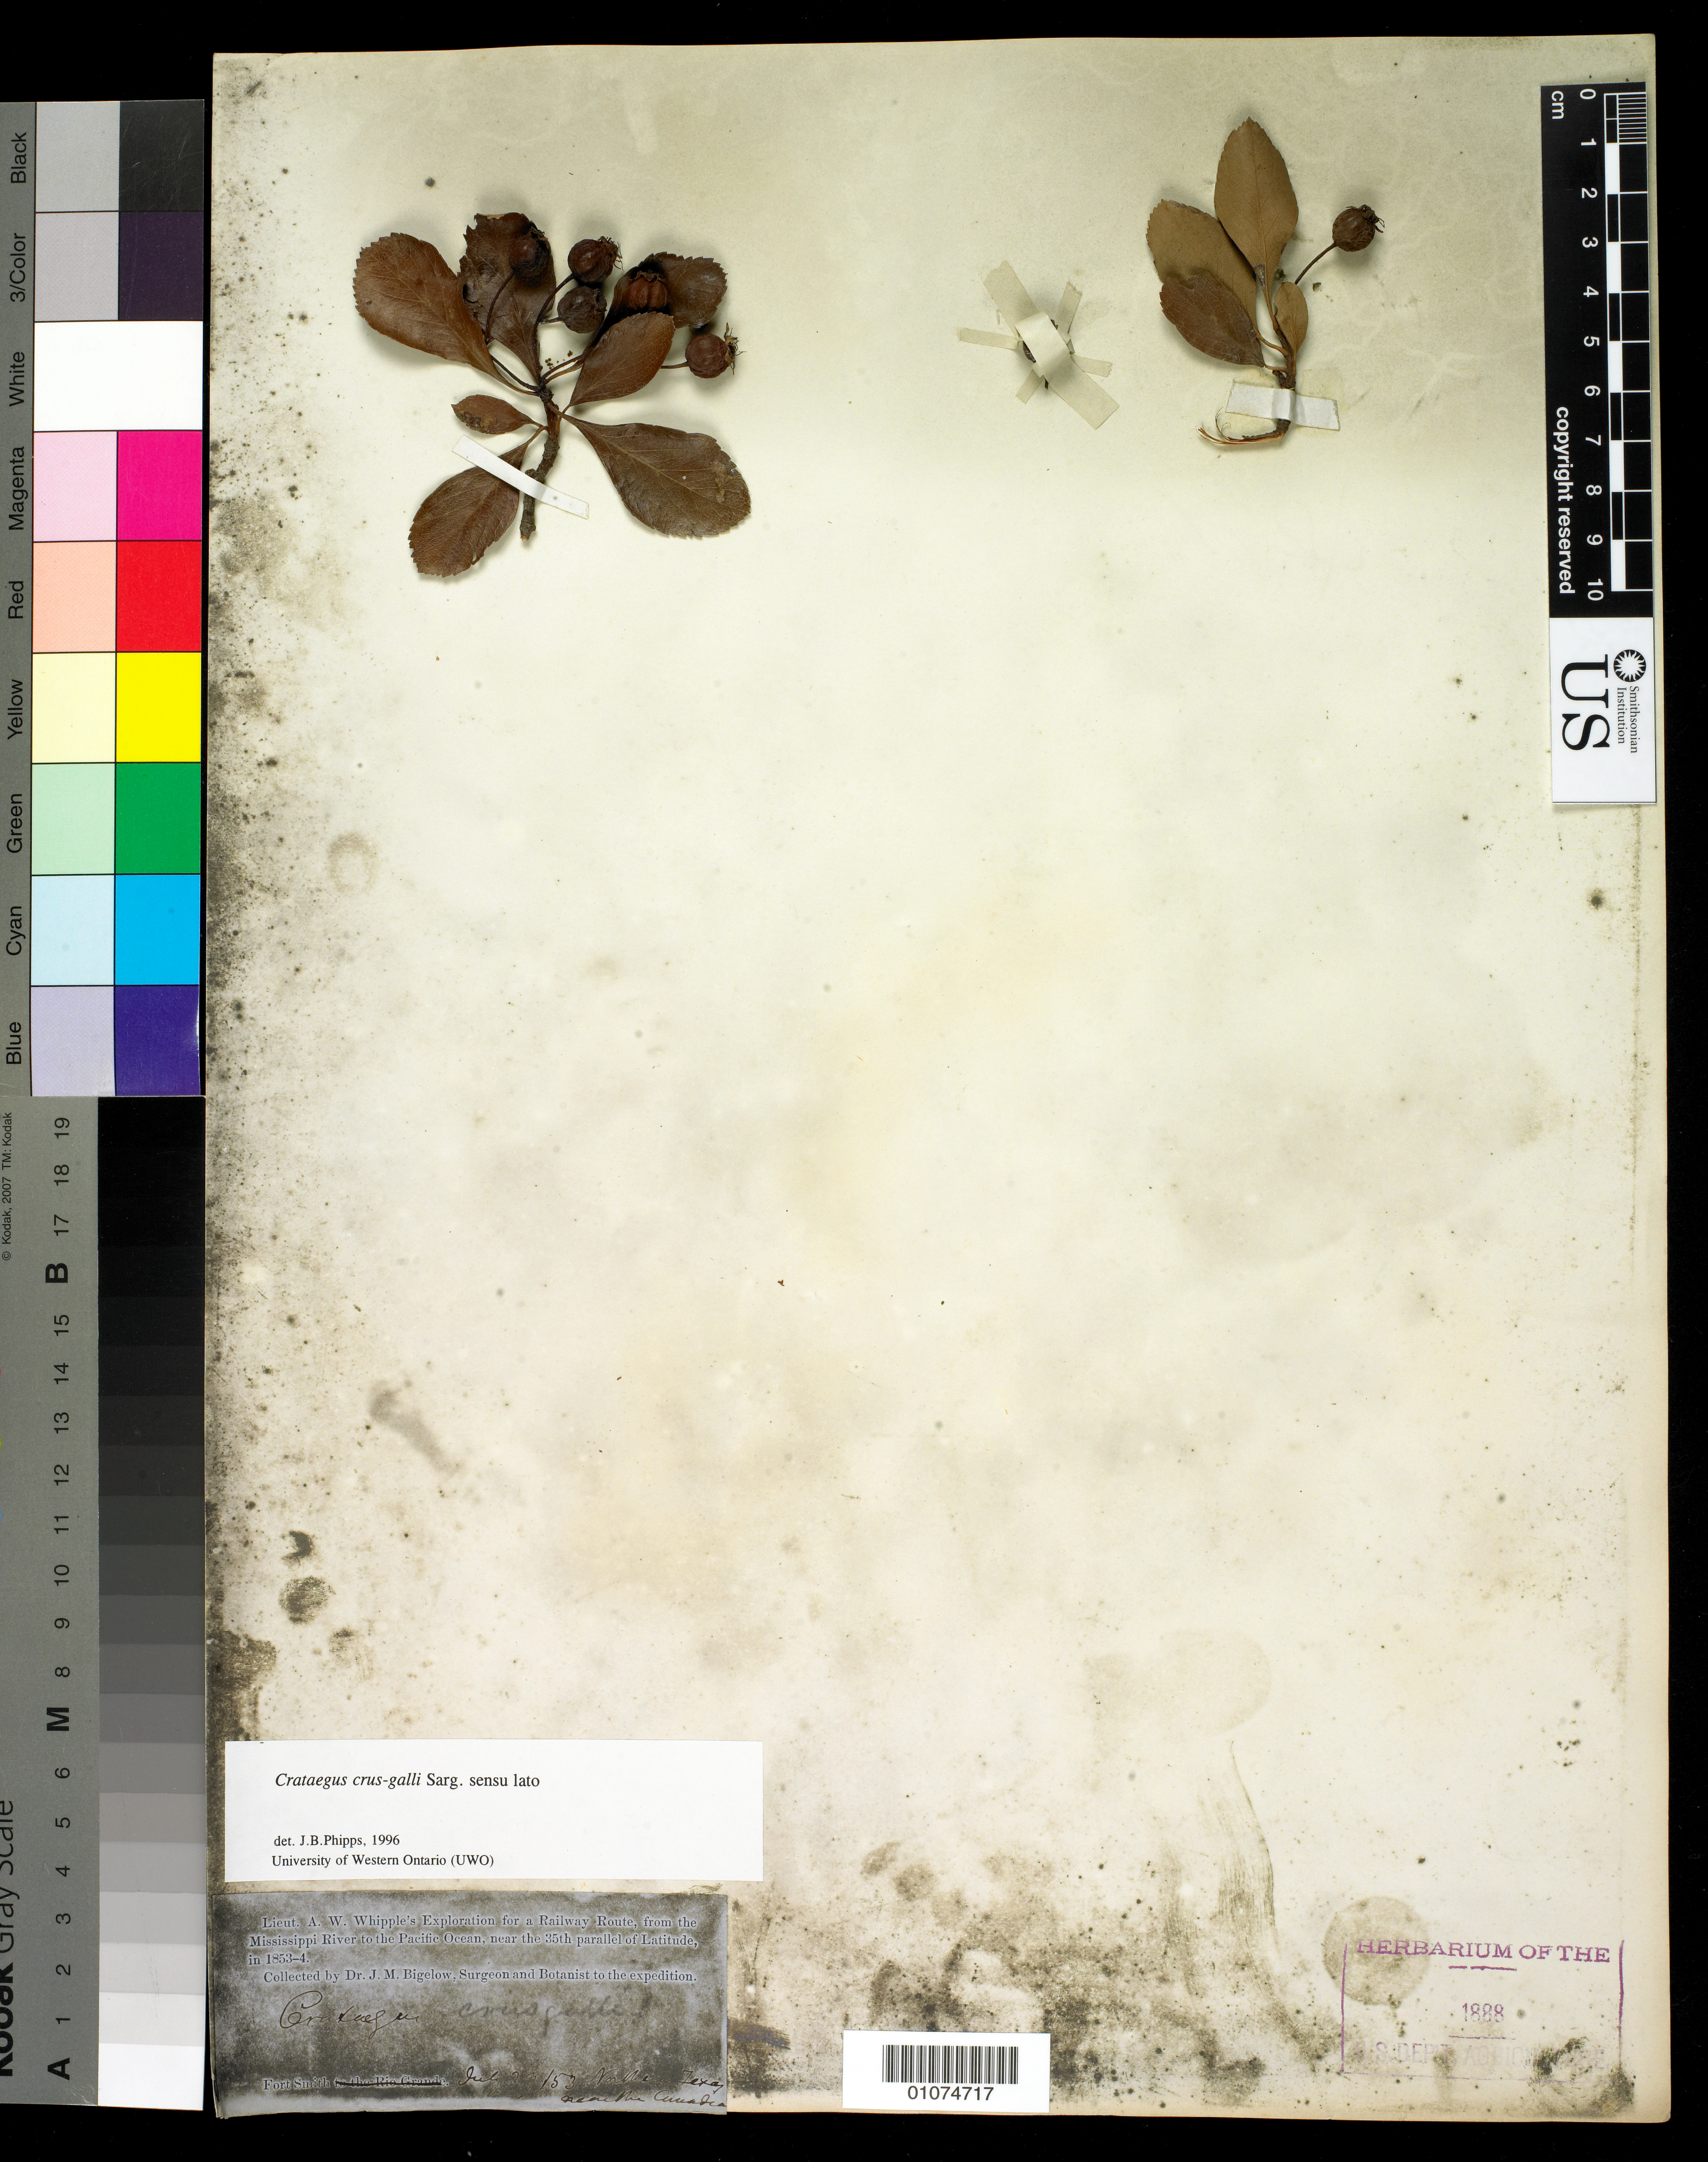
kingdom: Plantae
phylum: Tracheophyta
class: Magnoliopsida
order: Rosales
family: Rosaceae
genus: Crataegus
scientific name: Crataegus crus-galli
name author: L.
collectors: J. M. Bigelow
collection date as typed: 15 Jul 1853 to 15 Jul 1854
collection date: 1853-07-15/1854-07-15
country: United States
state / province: Texas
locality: Santa Claudia